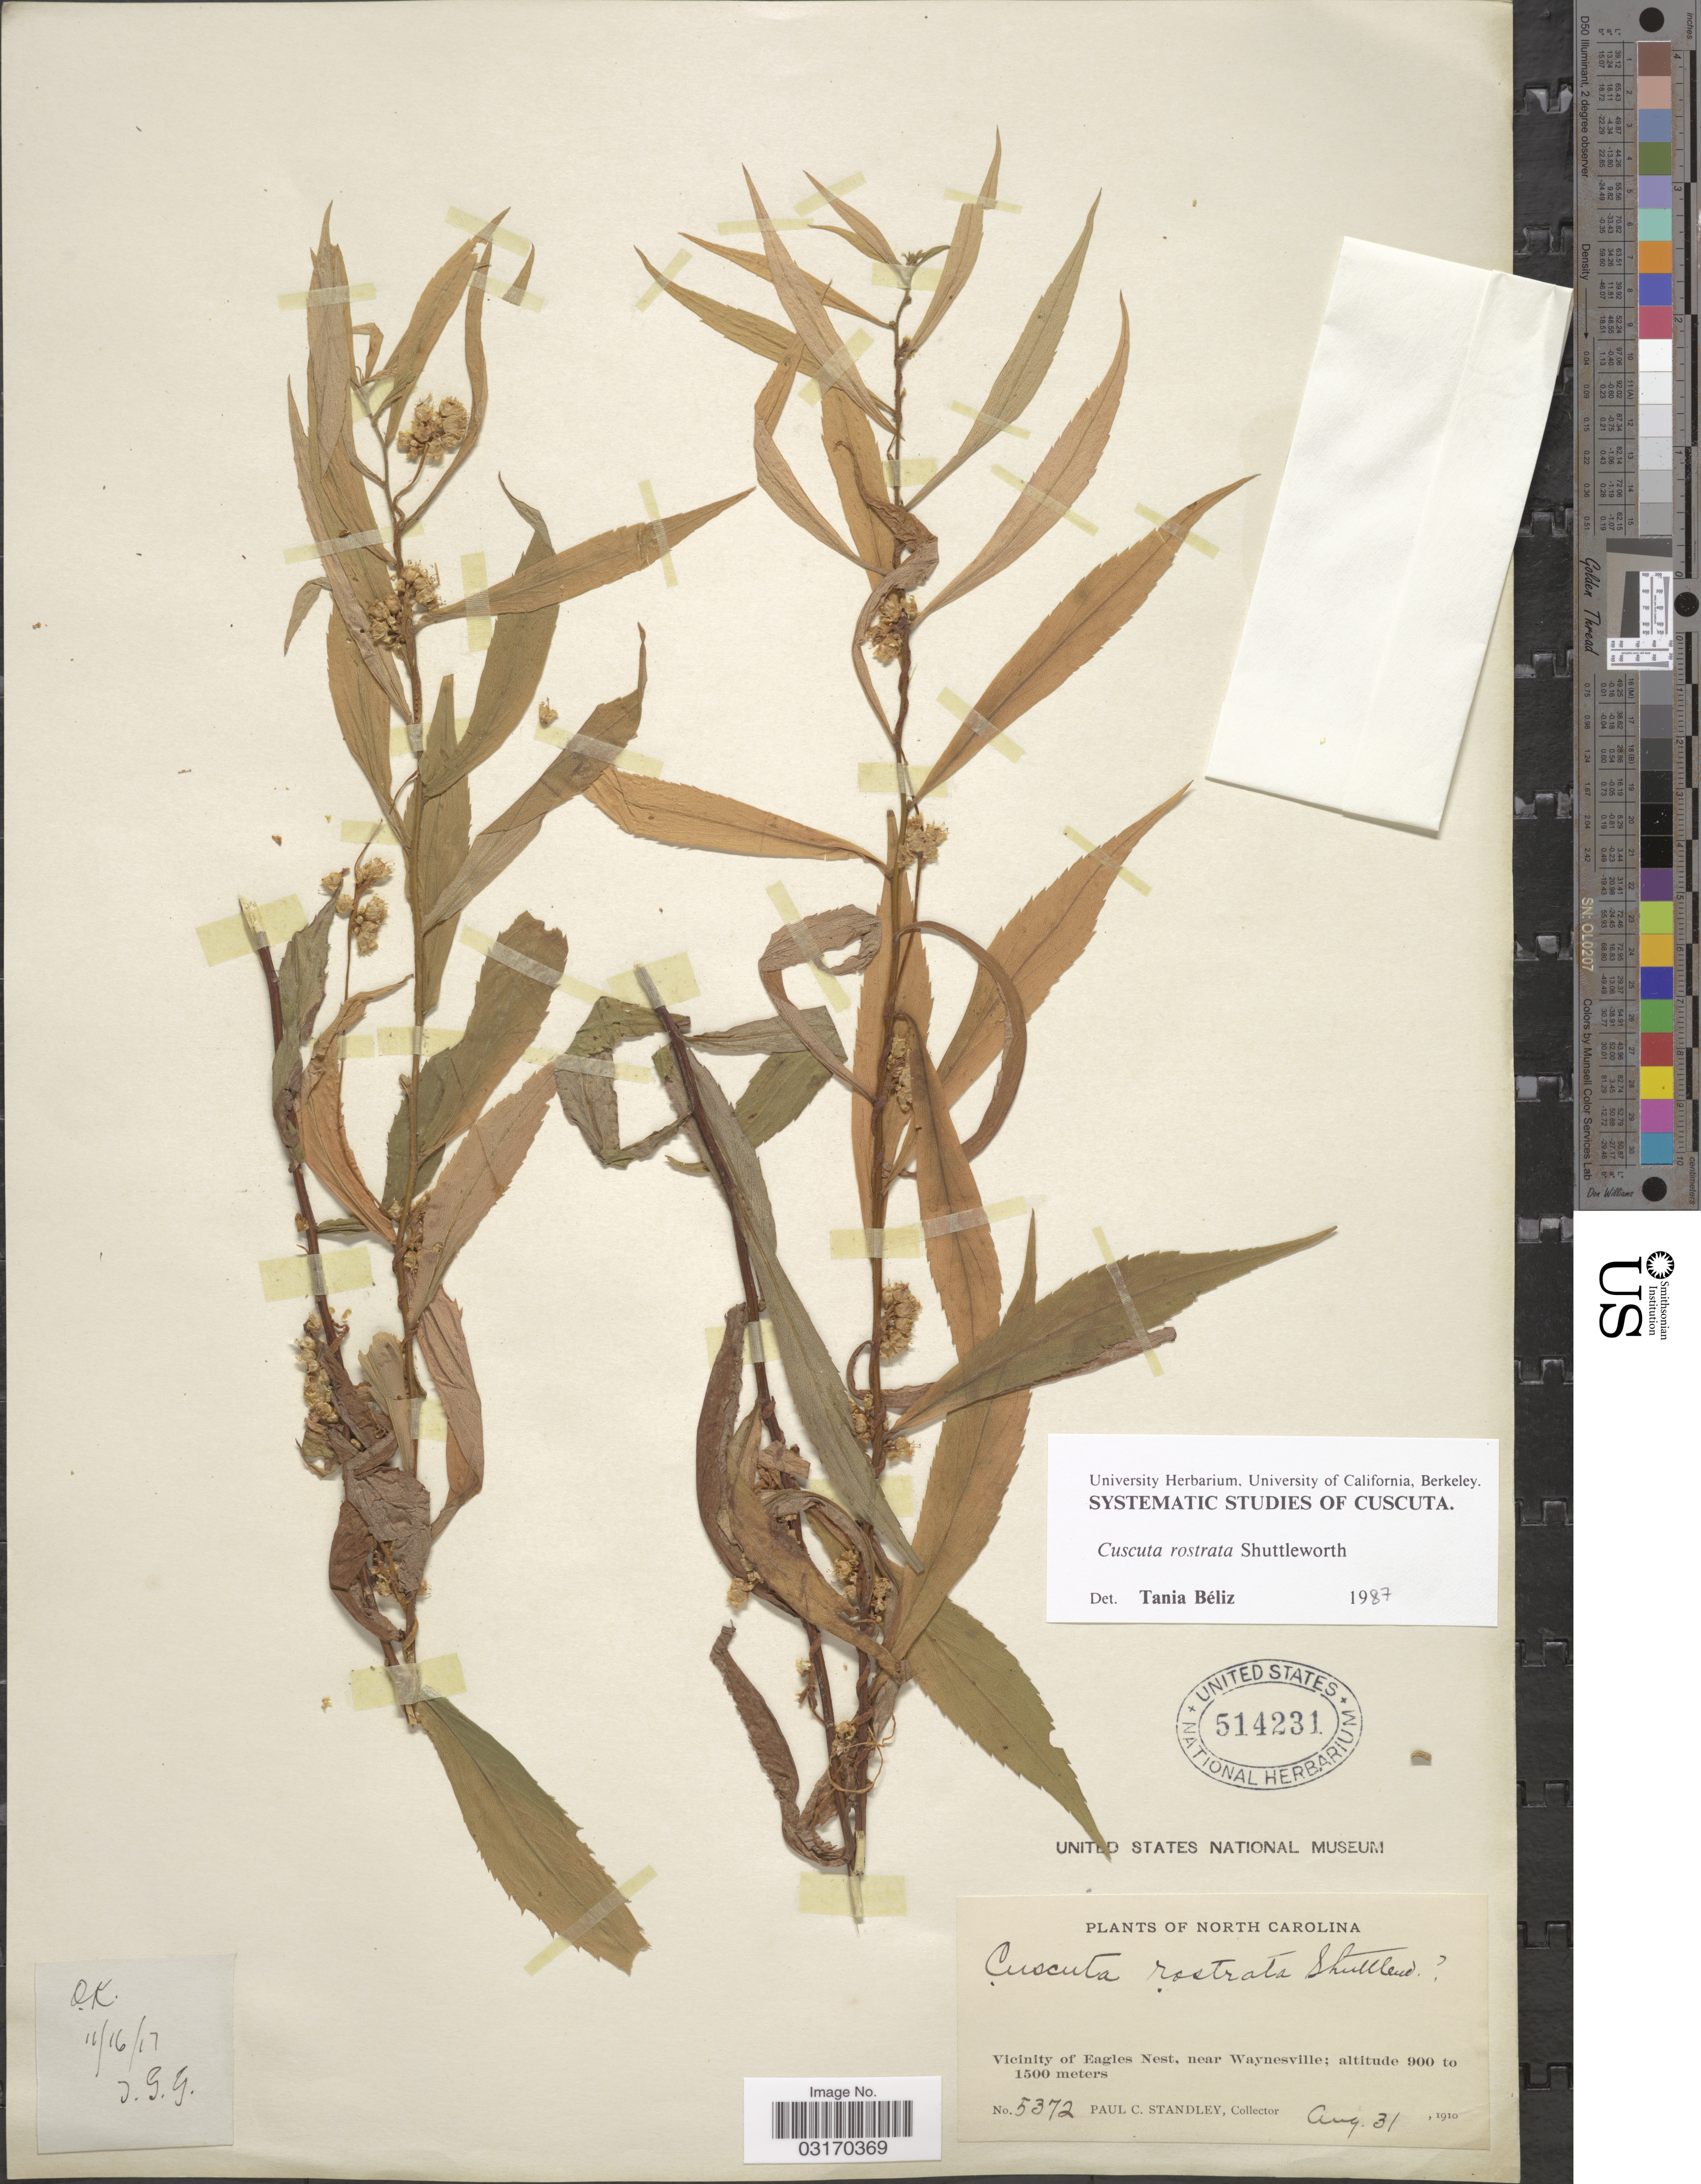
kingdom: Plantae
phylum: Tracheophyta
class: Magnoliopsida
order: Solanales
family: Convolvulaceae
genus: Cuscuta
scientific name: Cuscuta rostrata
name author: Shuttlew. ex Engelm. & A. Gray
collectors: P. C. Standley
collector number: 5372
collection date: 1910-08-31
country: United States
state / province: North Carolina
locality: Vicinity of Eagles Nest, near Waynesville.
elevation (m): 900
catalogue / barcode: US 514231